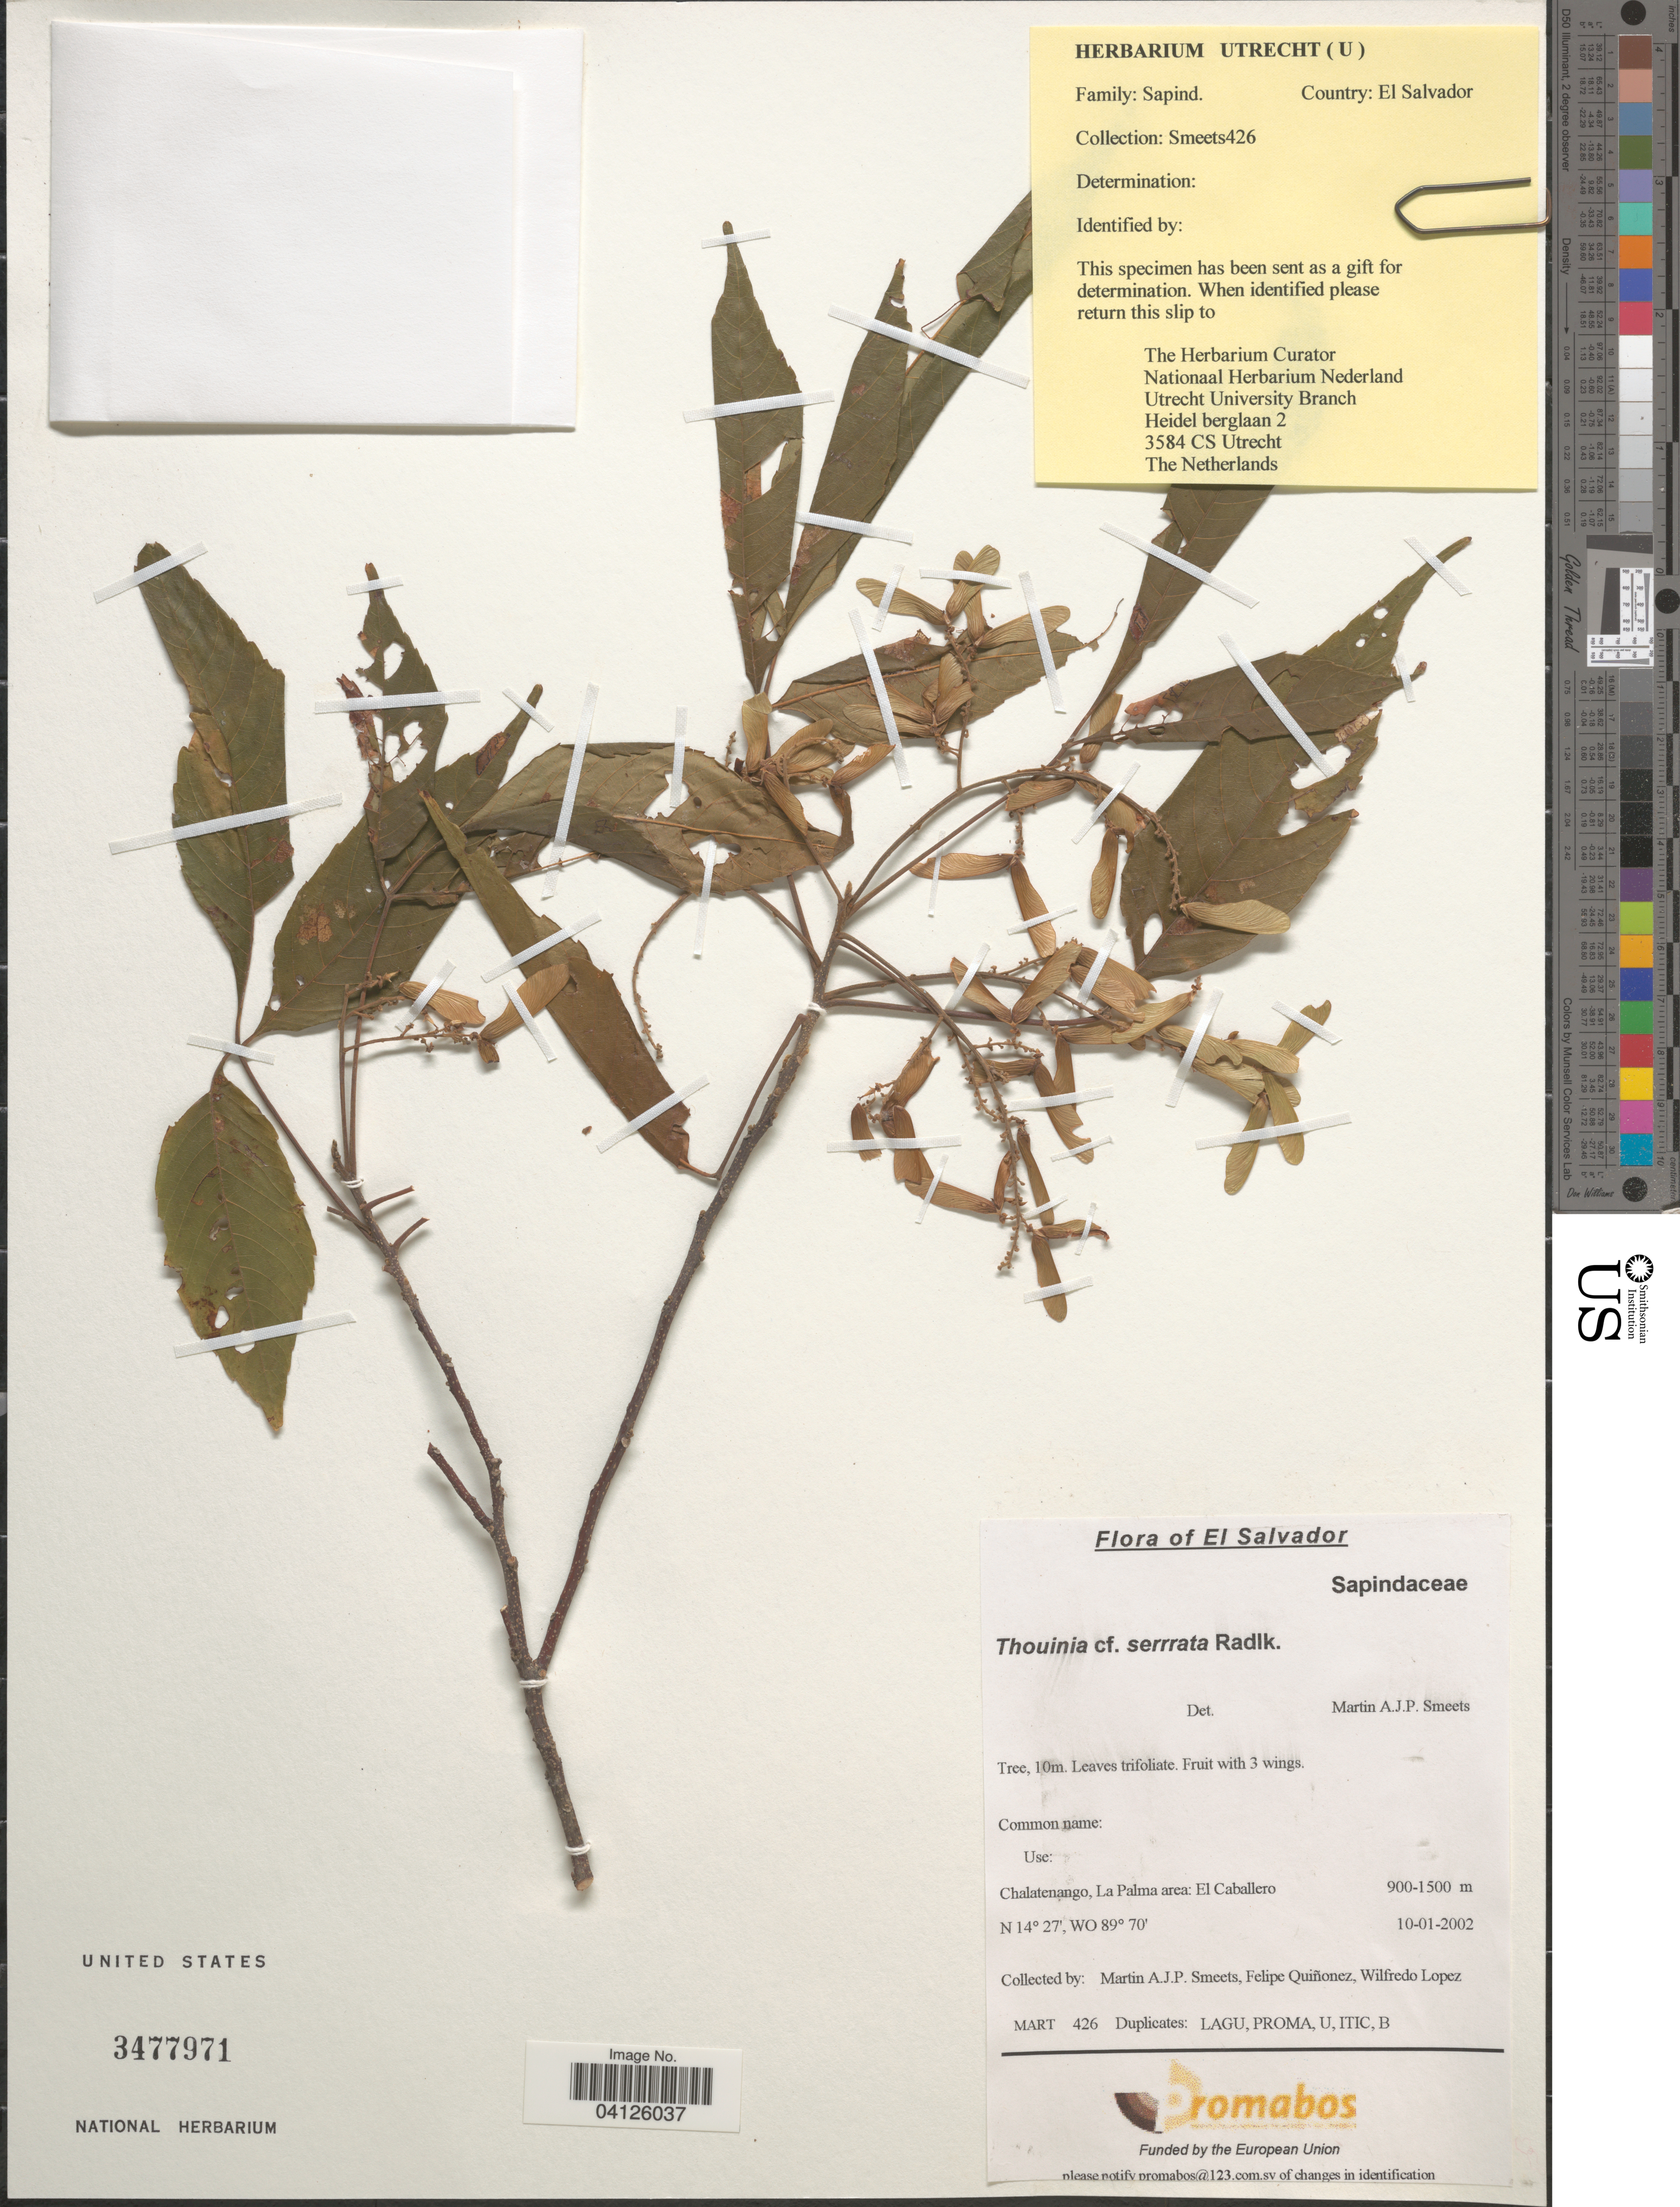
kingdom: Plantae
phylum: Tracheophyta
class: Magnoliopsida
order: Sapindales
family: Sapindaceae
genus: Thouinia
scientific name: Thouinia serrata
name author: Radlk.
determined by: Acevedo-Rodriguez, P., (US), Smithsonian Institution - National Museum of Natural History (UNITED STATES)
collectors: M. Smeets, F. Quiñonez & W. Lopez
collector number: MART426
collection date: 2002-01-10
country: El Salvador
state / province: Chalatenango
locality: La Palma area: El Caballero.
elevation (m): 900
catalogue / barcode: US 3477971